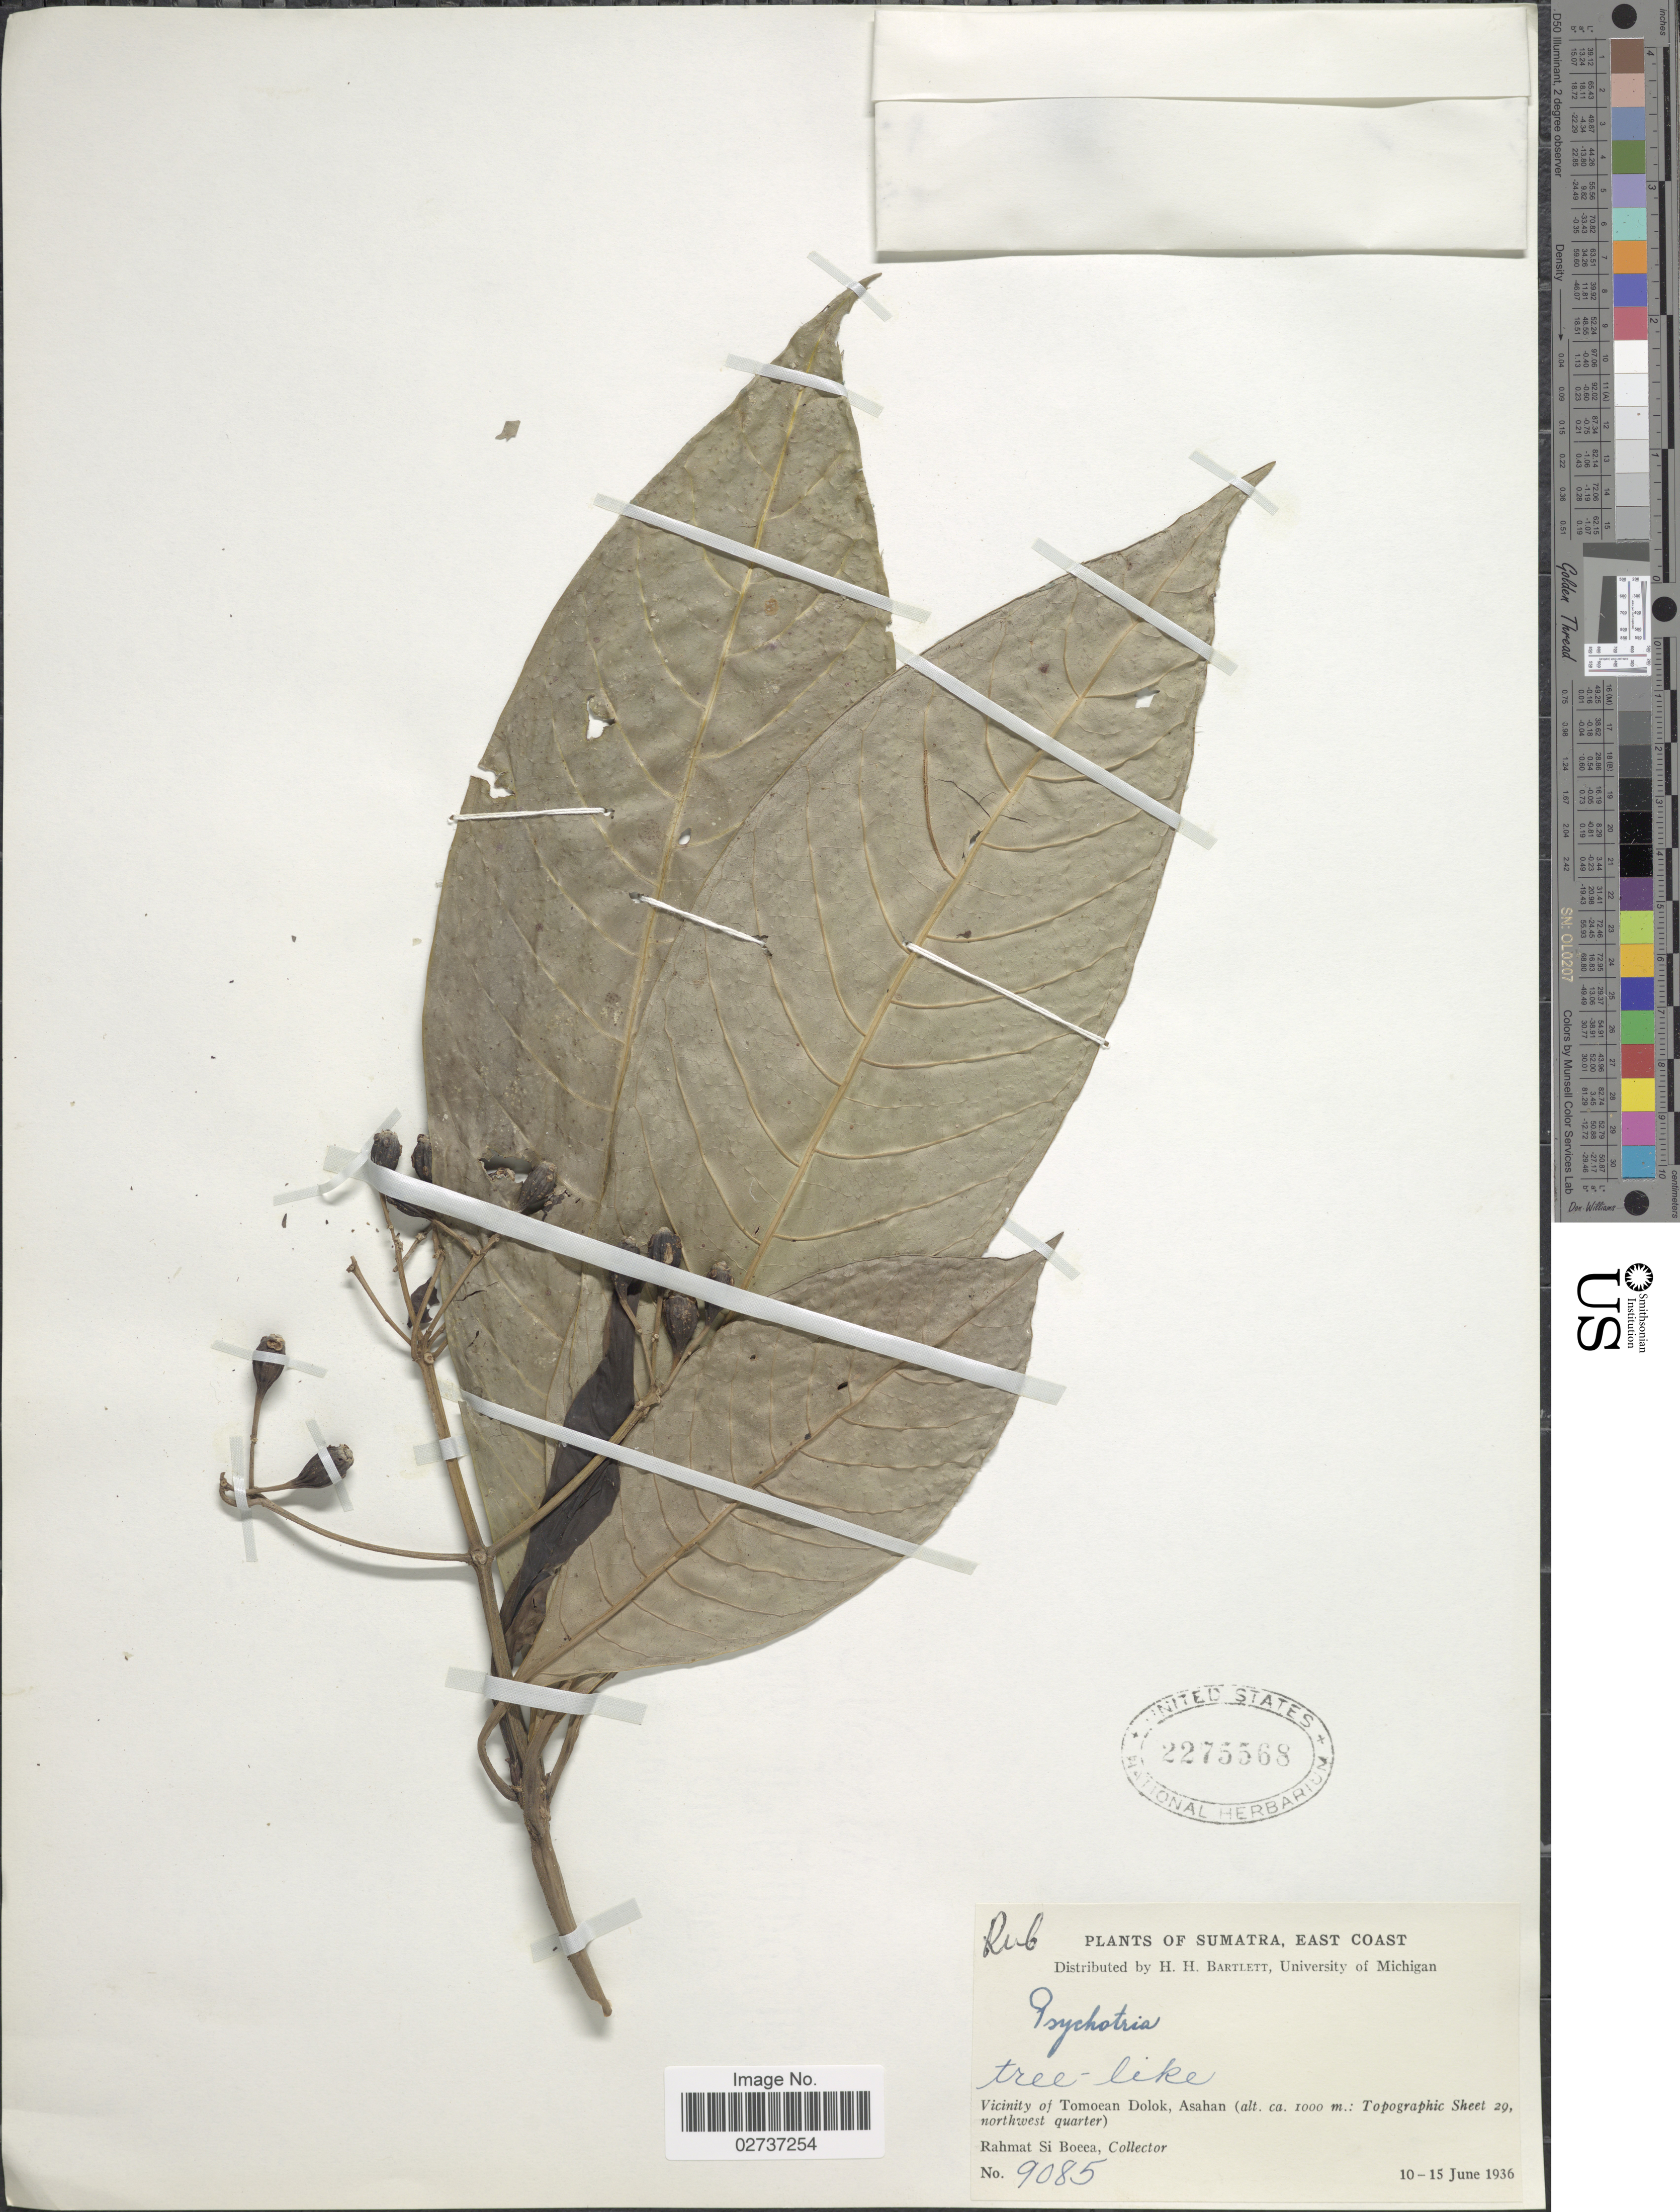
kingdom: Plantae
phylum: Tracheophyta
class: Magnoliopsida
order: Gentianales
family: Rubiaceae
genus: Psychotria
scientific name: Psychotria sp.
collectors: Rahmat Si Boeea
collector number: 9085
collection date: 1936-06-10/1936-06-15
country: Indonesia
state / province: Sumatra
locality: East Coast, Vicinity of Tomoean Dolok, Asahan (Topographic Sheet 29, northwest quarter)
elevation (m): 1000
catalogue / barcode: US 2275568